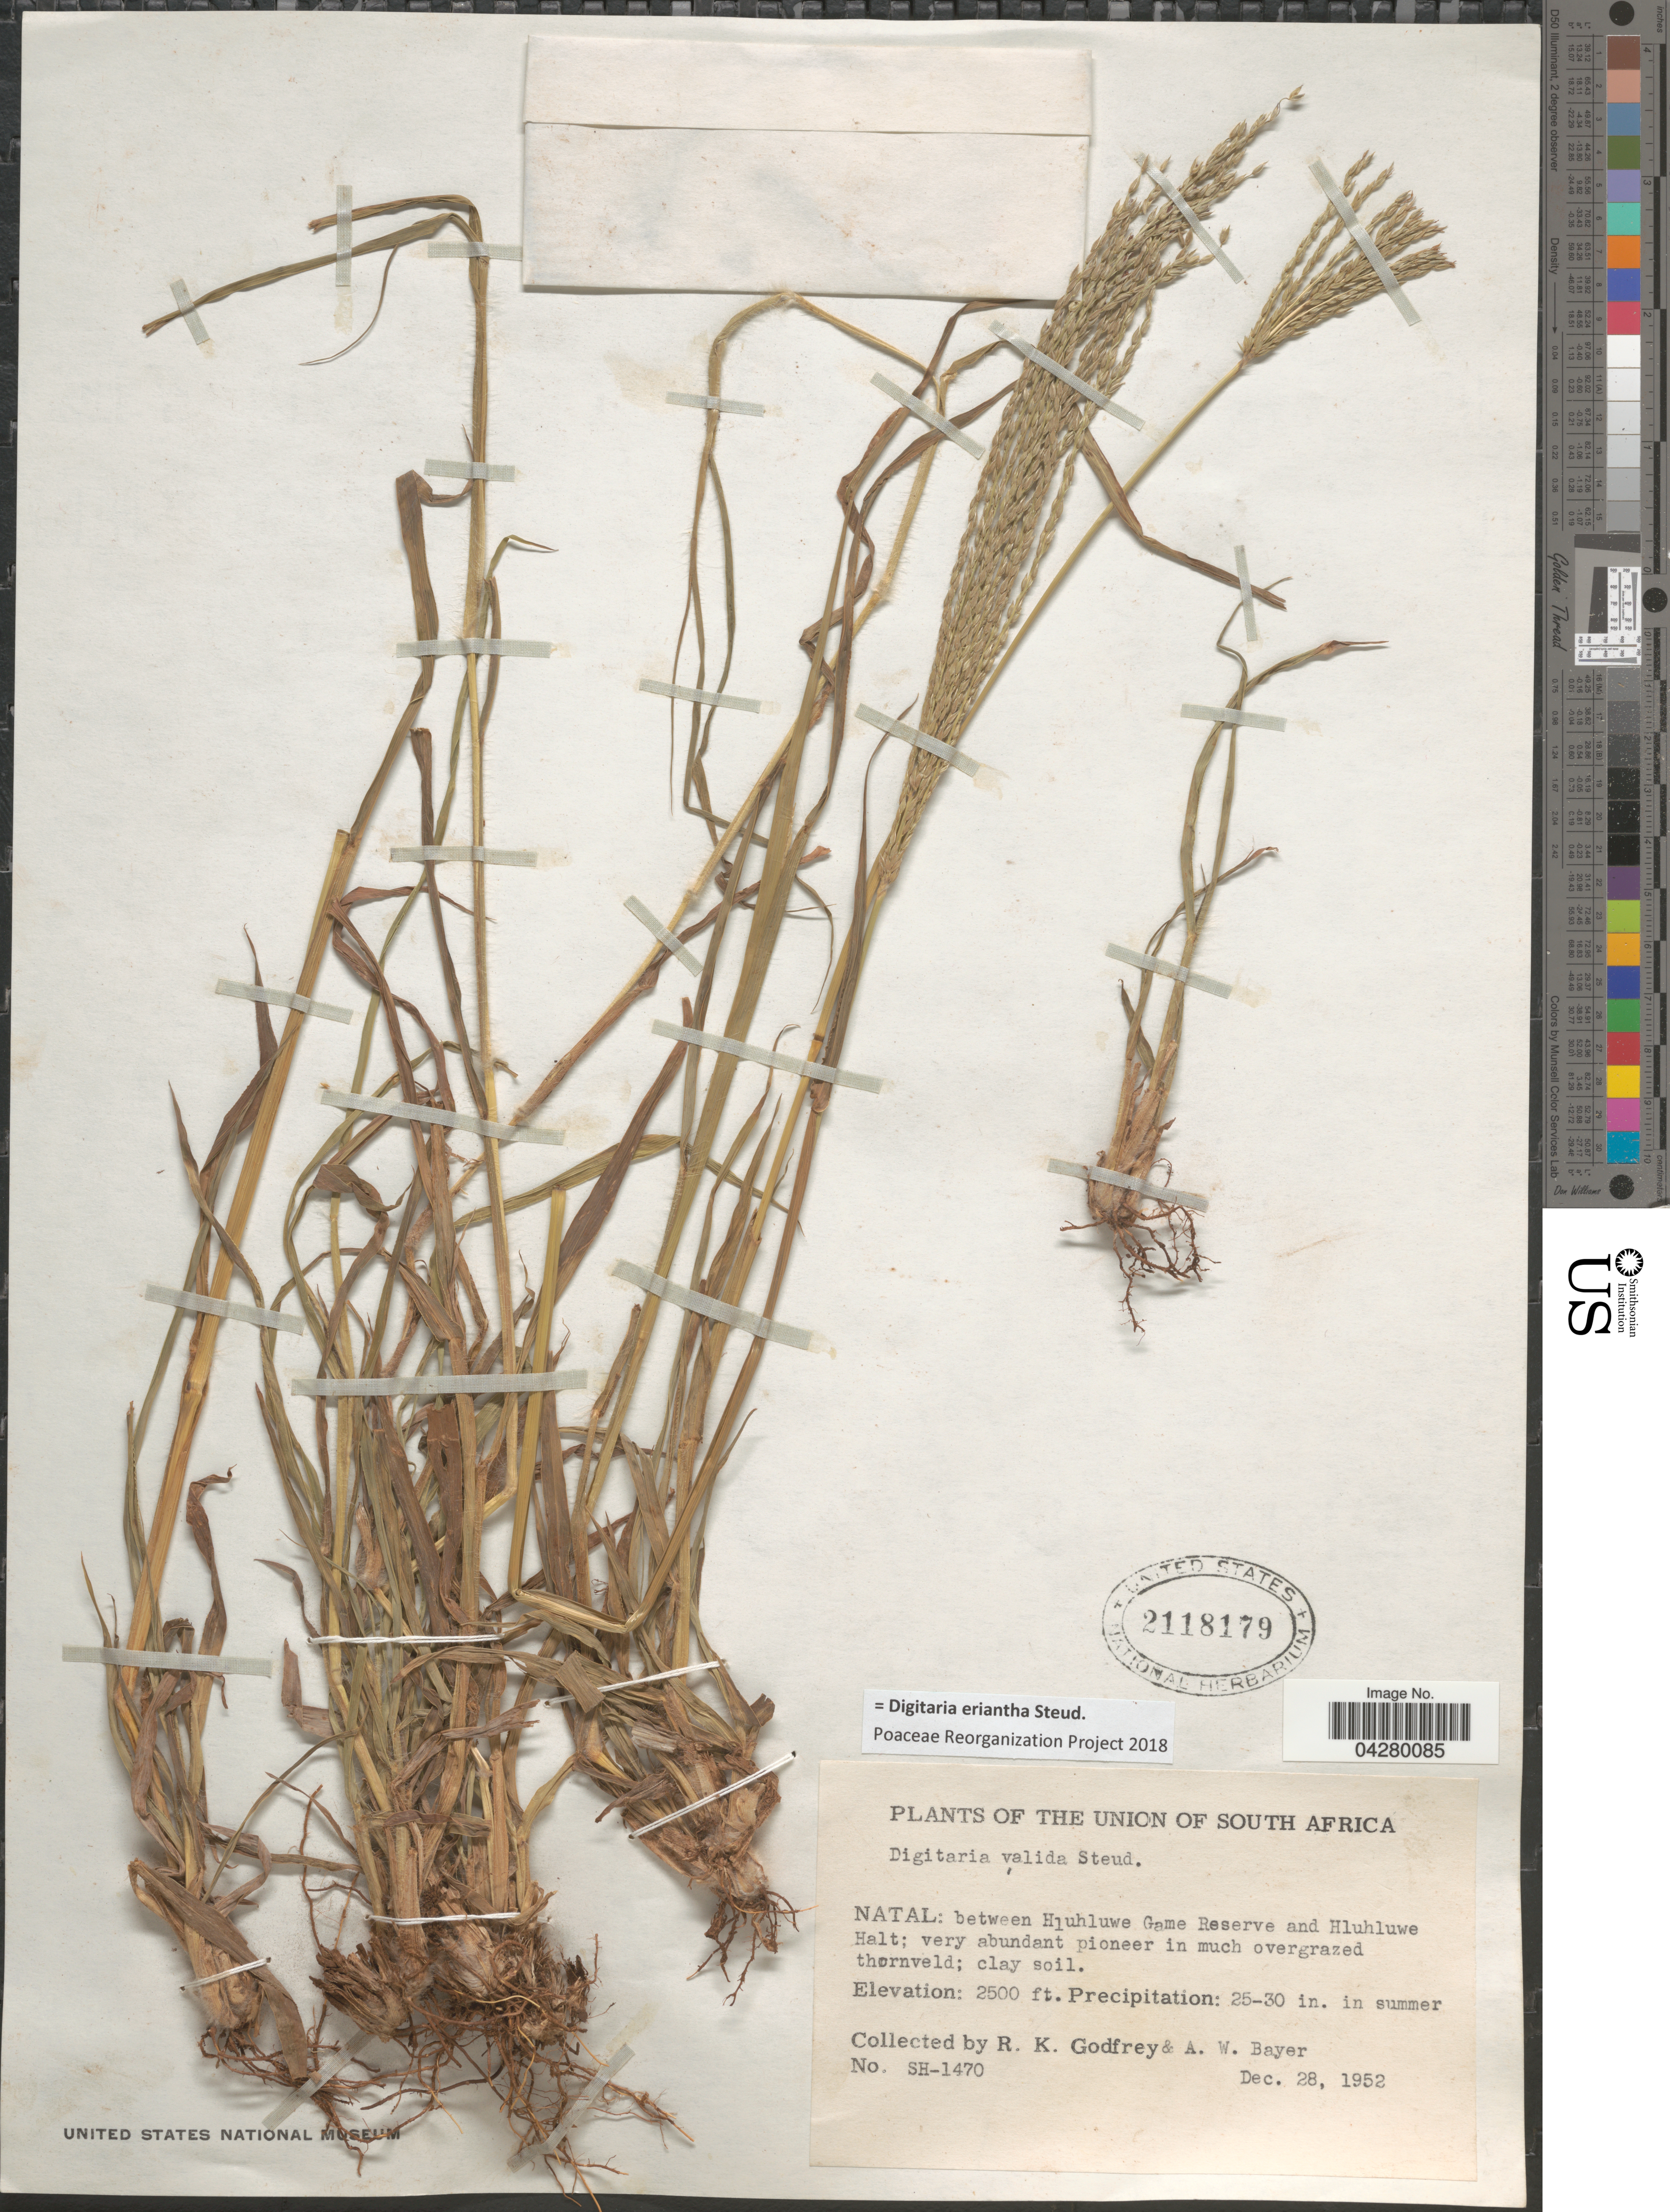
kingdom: Plantae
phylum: Tracheophyta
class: Liliopsida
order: Poales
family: Poaceae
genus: Digitaria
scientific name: Digitaria eriantha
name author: Steud.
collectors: R. K. Godfrey & A. Bayer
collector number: SH-1470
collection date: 1952-12-28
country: South Africa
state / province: KwaZulu-Natal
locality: Union of South Africa. Natal: between Hluhluwe Game Reserve and Hluhluwe Halt.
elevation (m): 762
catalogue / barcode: US 2118179